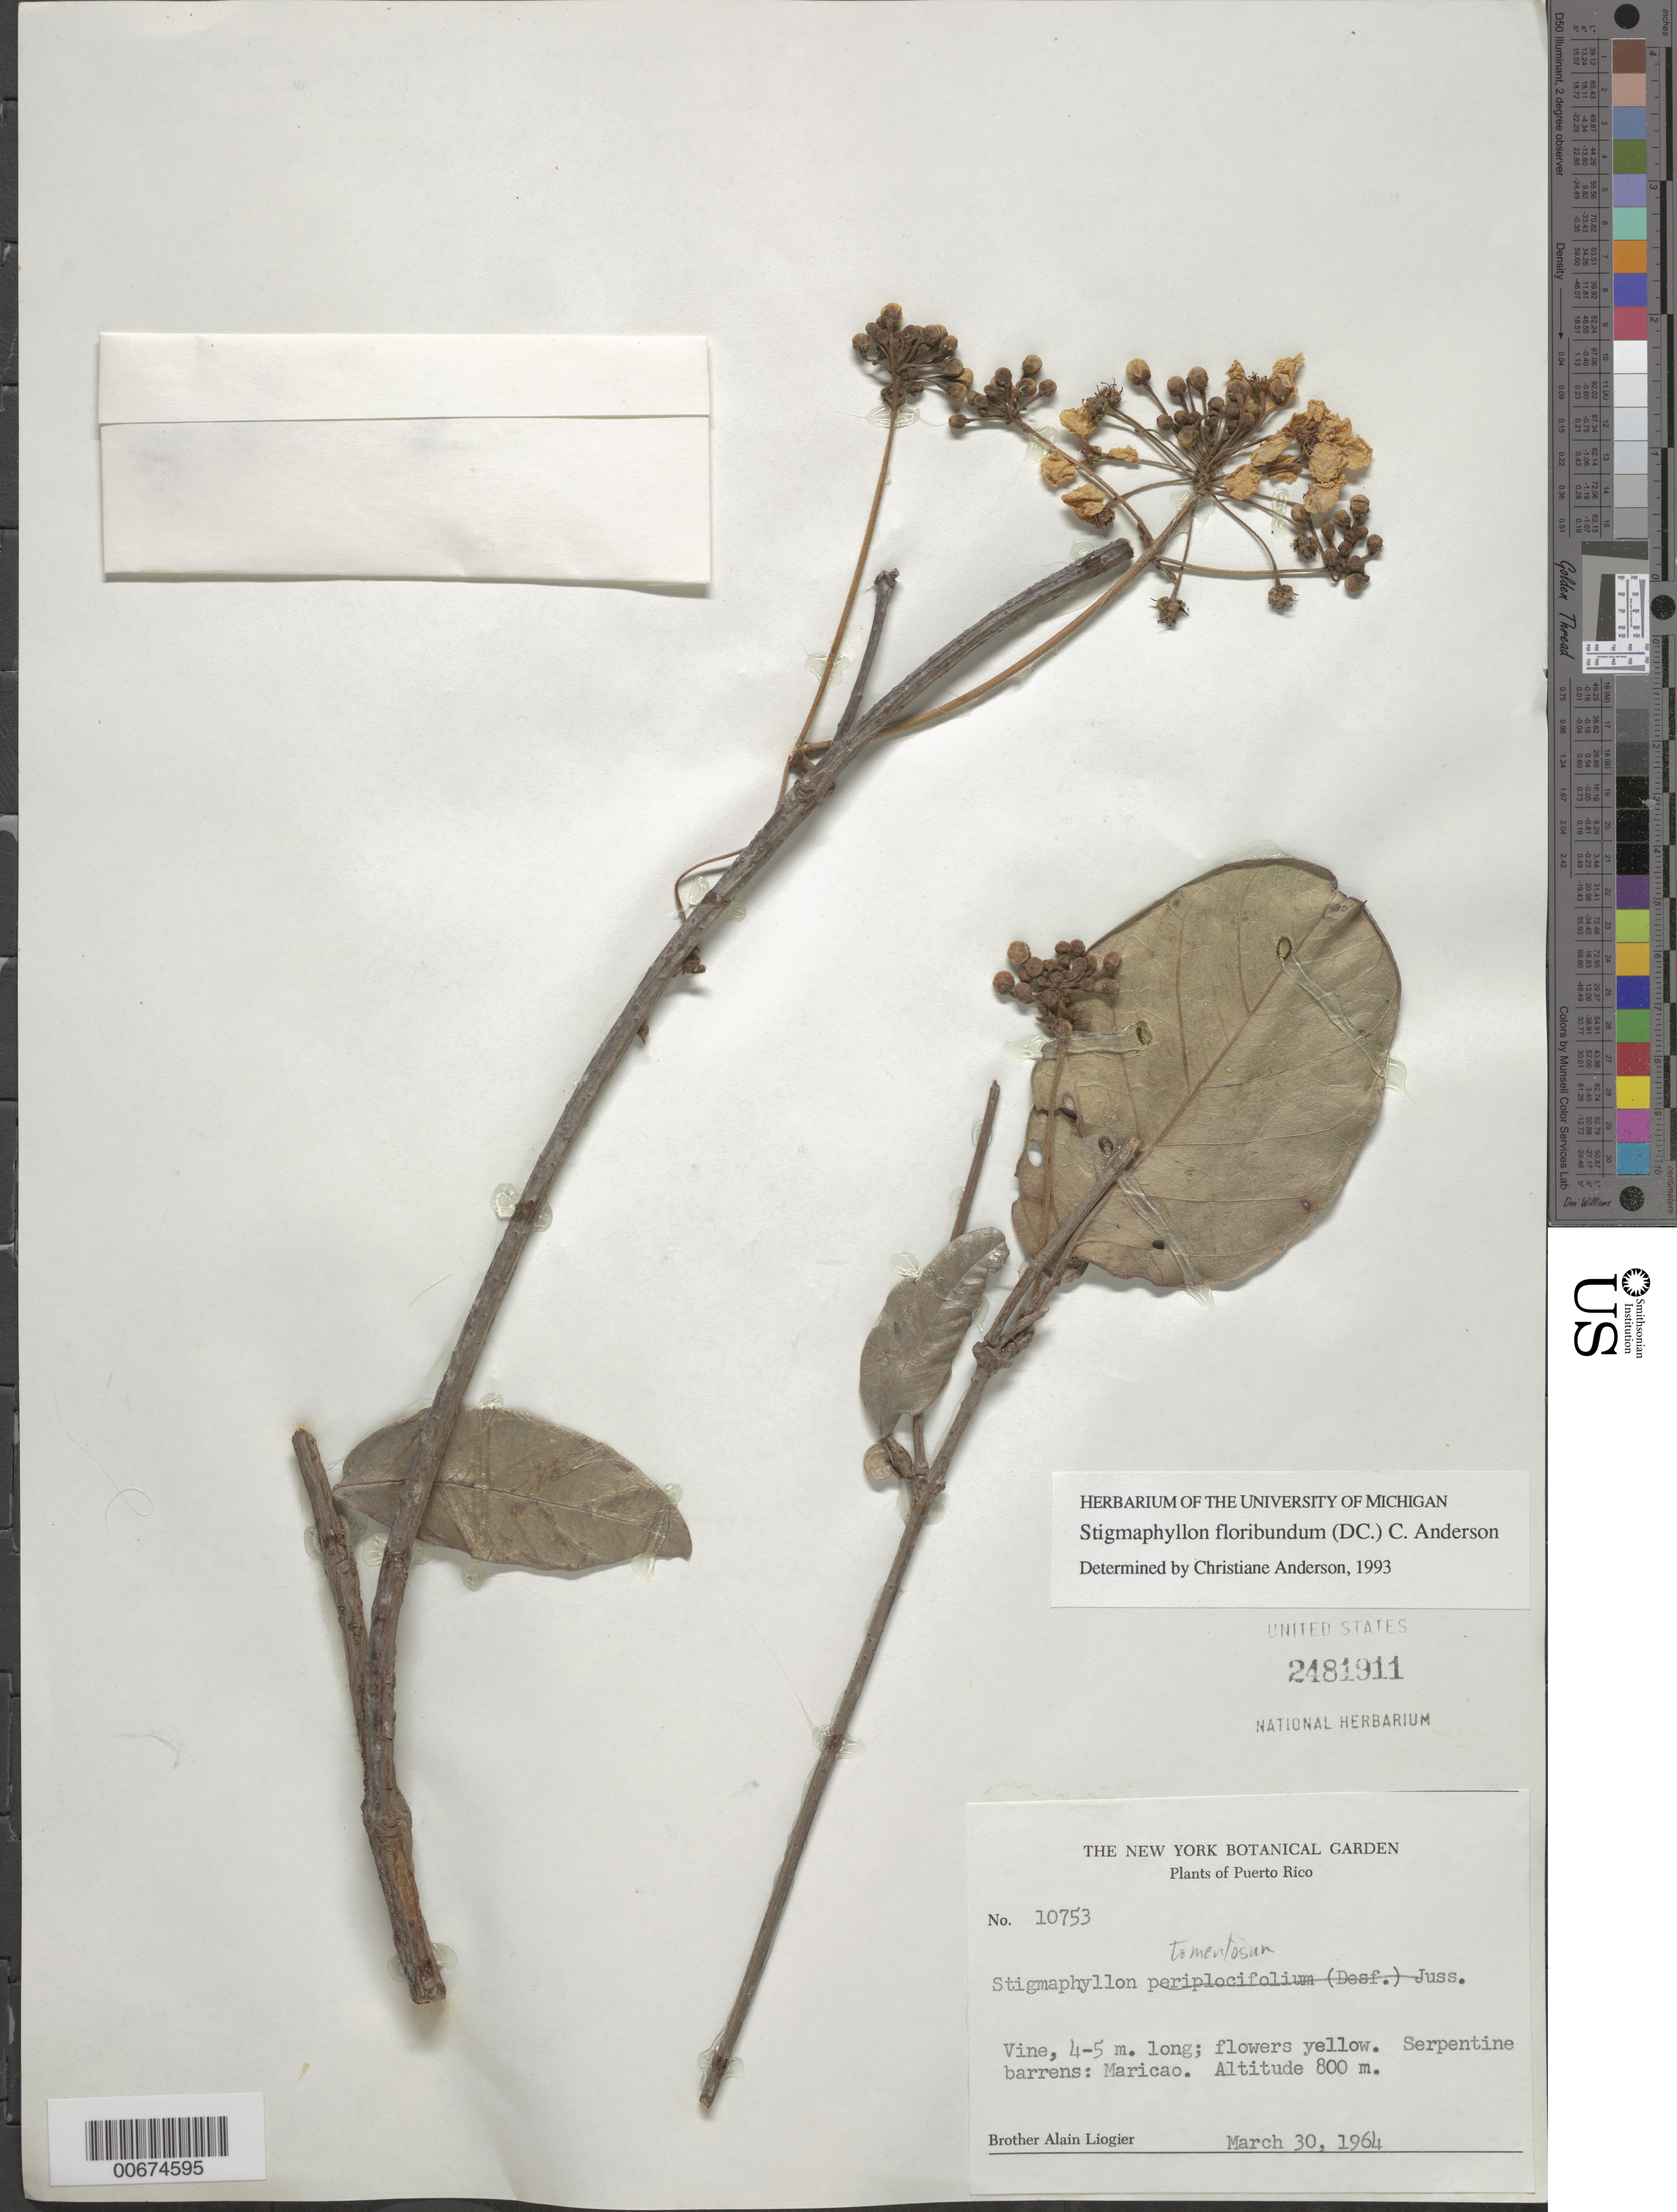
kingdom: Plantae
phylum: Tracheophyta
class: Magnoliopsida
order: Malpighiales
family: Malpighiaceae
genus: Stigmaphyllon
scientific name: Stigmaphyllon floribundum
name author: (DC.) C.E. Anderson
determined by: Anderson, C.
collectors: A. H. Liogier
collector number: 10753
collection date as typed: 30 Mar 1964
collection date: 1964-03-30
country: Puerto Rico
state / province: Mayagüez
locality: Maricao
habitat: serpentine barrens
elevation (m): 800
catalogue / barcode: US 2481911